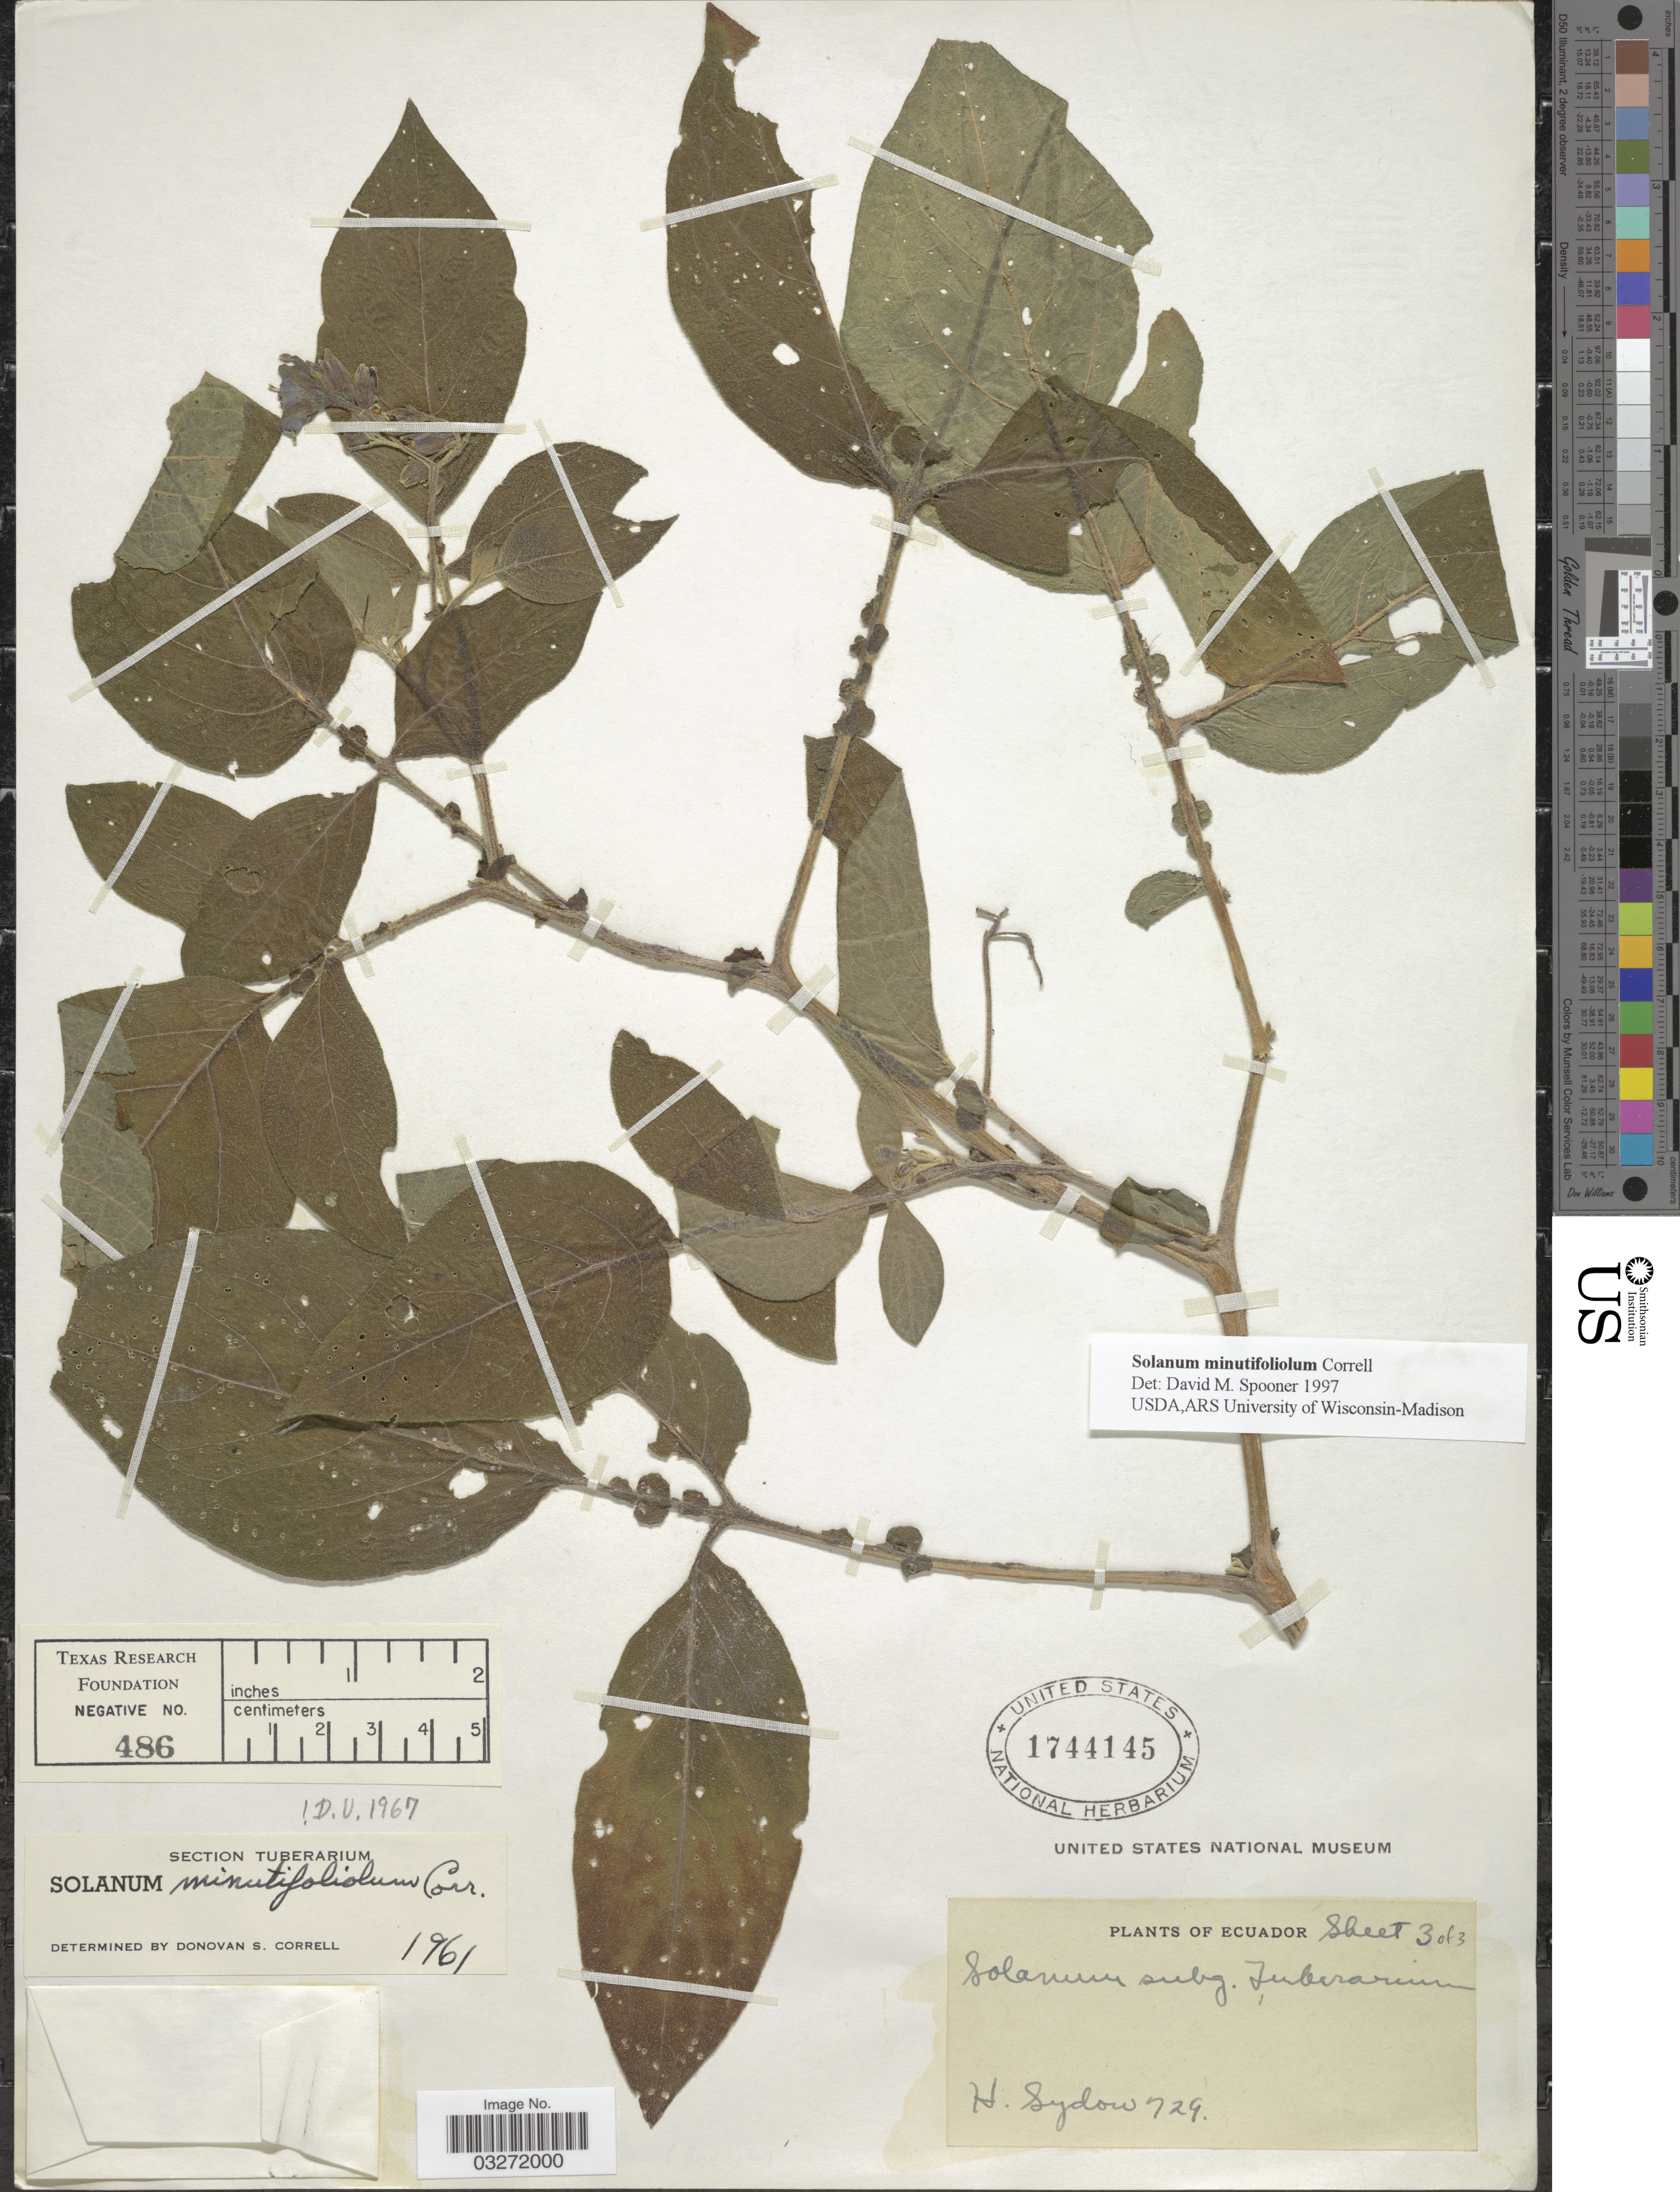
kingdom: Plantae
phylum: Tracheophyta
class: Magnoliopsida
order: Solanales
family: Solanaceae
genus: Solanum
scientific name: Solanum minutifoliolum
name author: Correll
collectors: H. Sydow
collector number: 729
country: Ecuador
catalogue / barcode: US 1744145